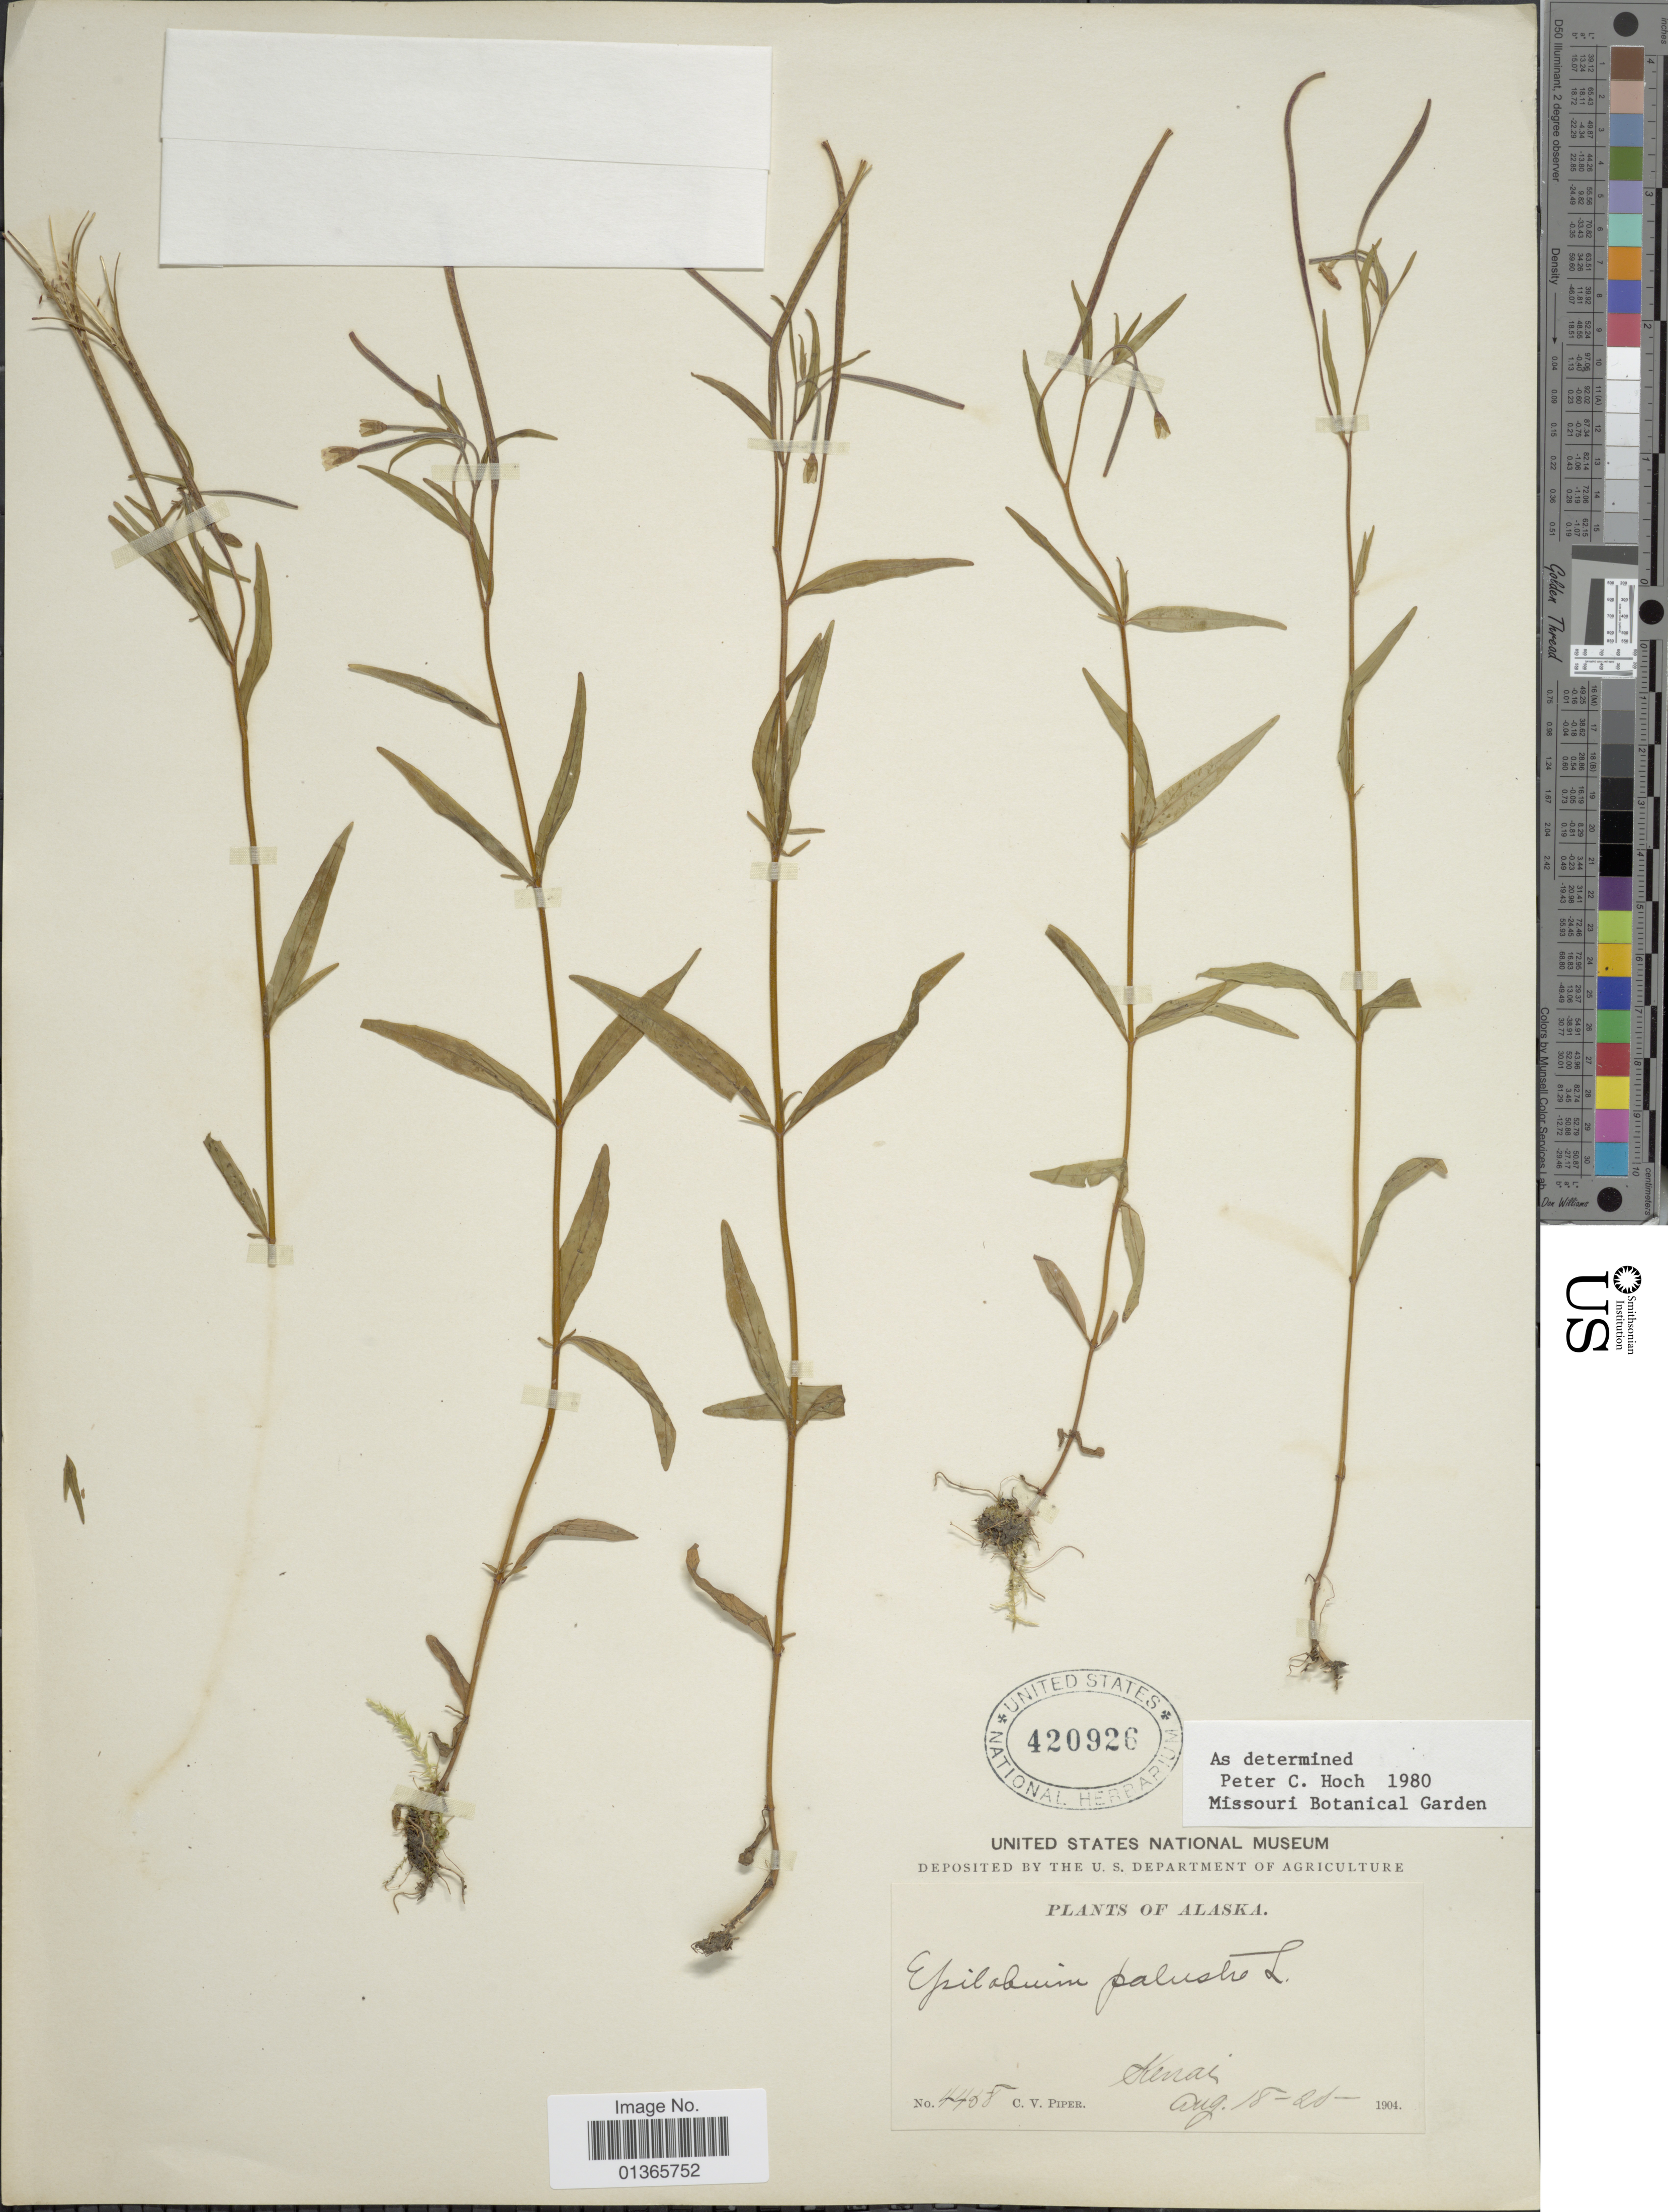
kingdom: Plantae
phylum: Tracheophyta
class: Magnoliopsida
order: Myrtales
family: Onagraceae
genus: Epilobium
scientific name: Epilobium palustre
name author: L.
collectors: C. V. Piper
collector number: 4468*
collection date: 1904-08-18/1904-08-20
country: United States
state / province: Alaska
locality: Kenai.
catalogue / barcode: US 420926